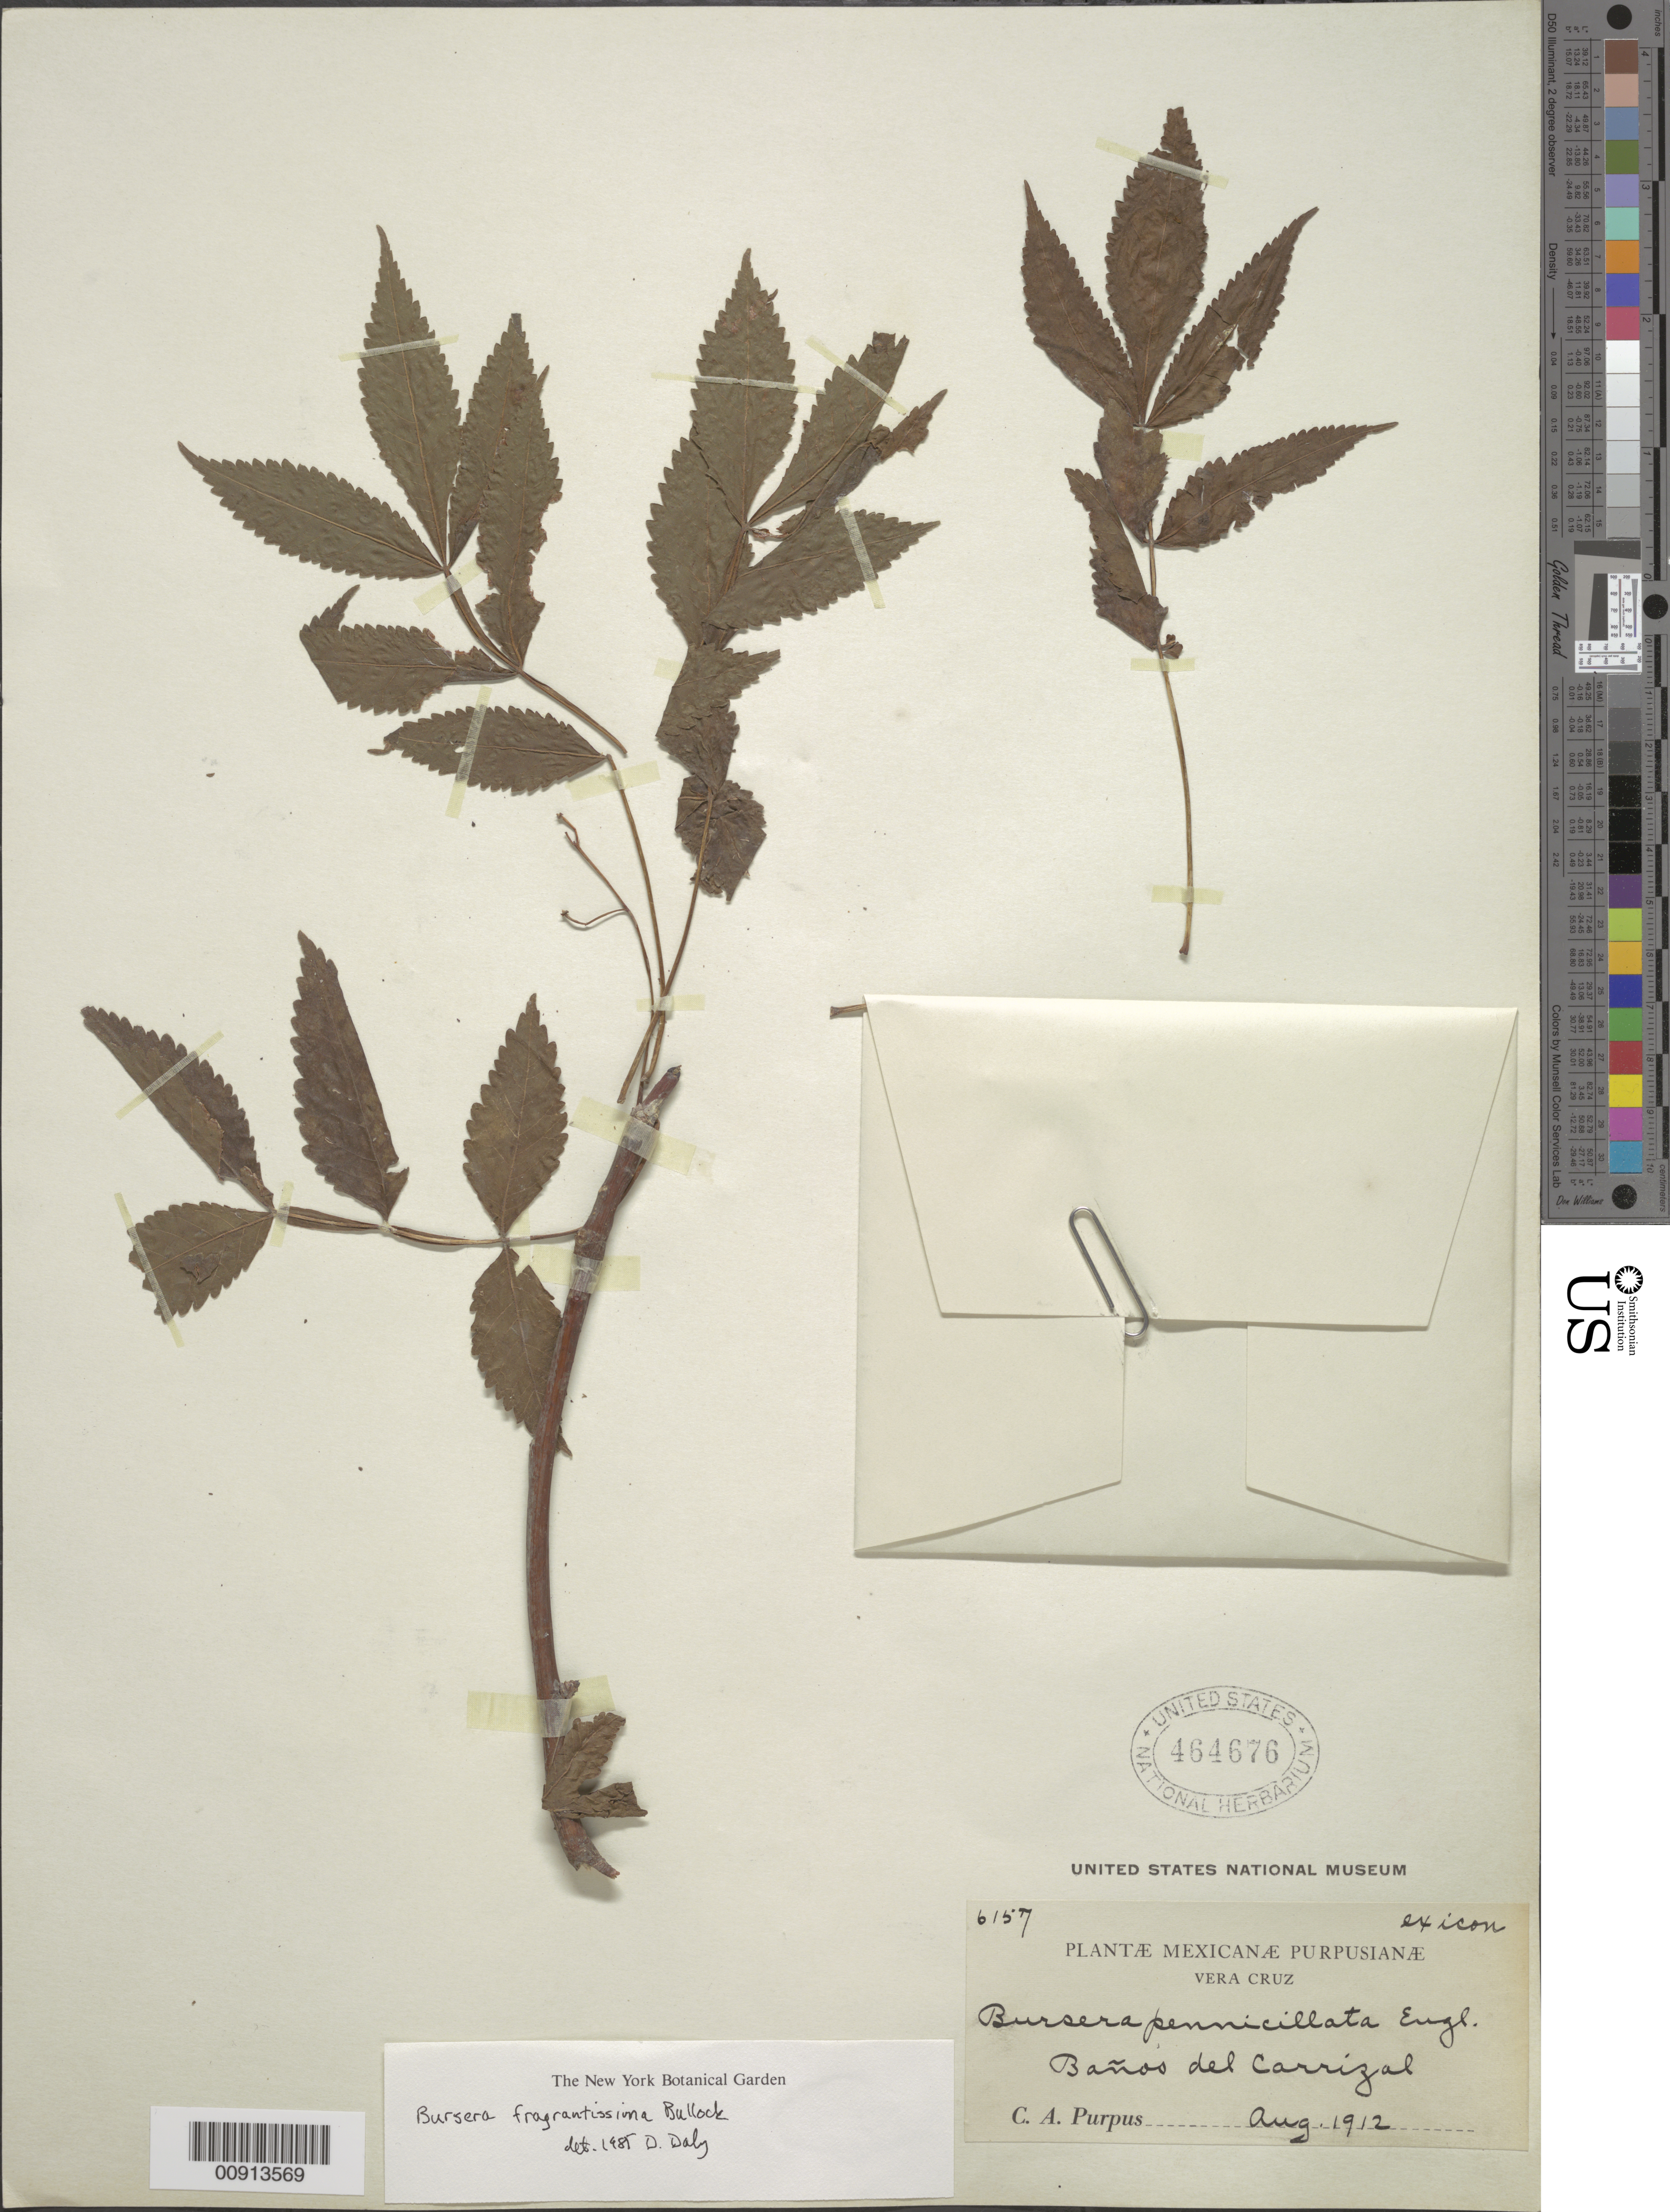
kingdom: Plantae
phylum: Tracheophyta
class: Magnoliopsida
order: Sapindales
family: Burseraceae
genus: Bursera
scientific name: Bursera fragrantissima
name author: Bullock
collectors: C. A. Purpus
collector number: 6157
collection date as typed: Aug 1912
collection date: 1912-08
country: Mexico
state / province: Veracruz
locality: Baños del Carrizal, Veracruz.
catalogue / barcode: US 464676